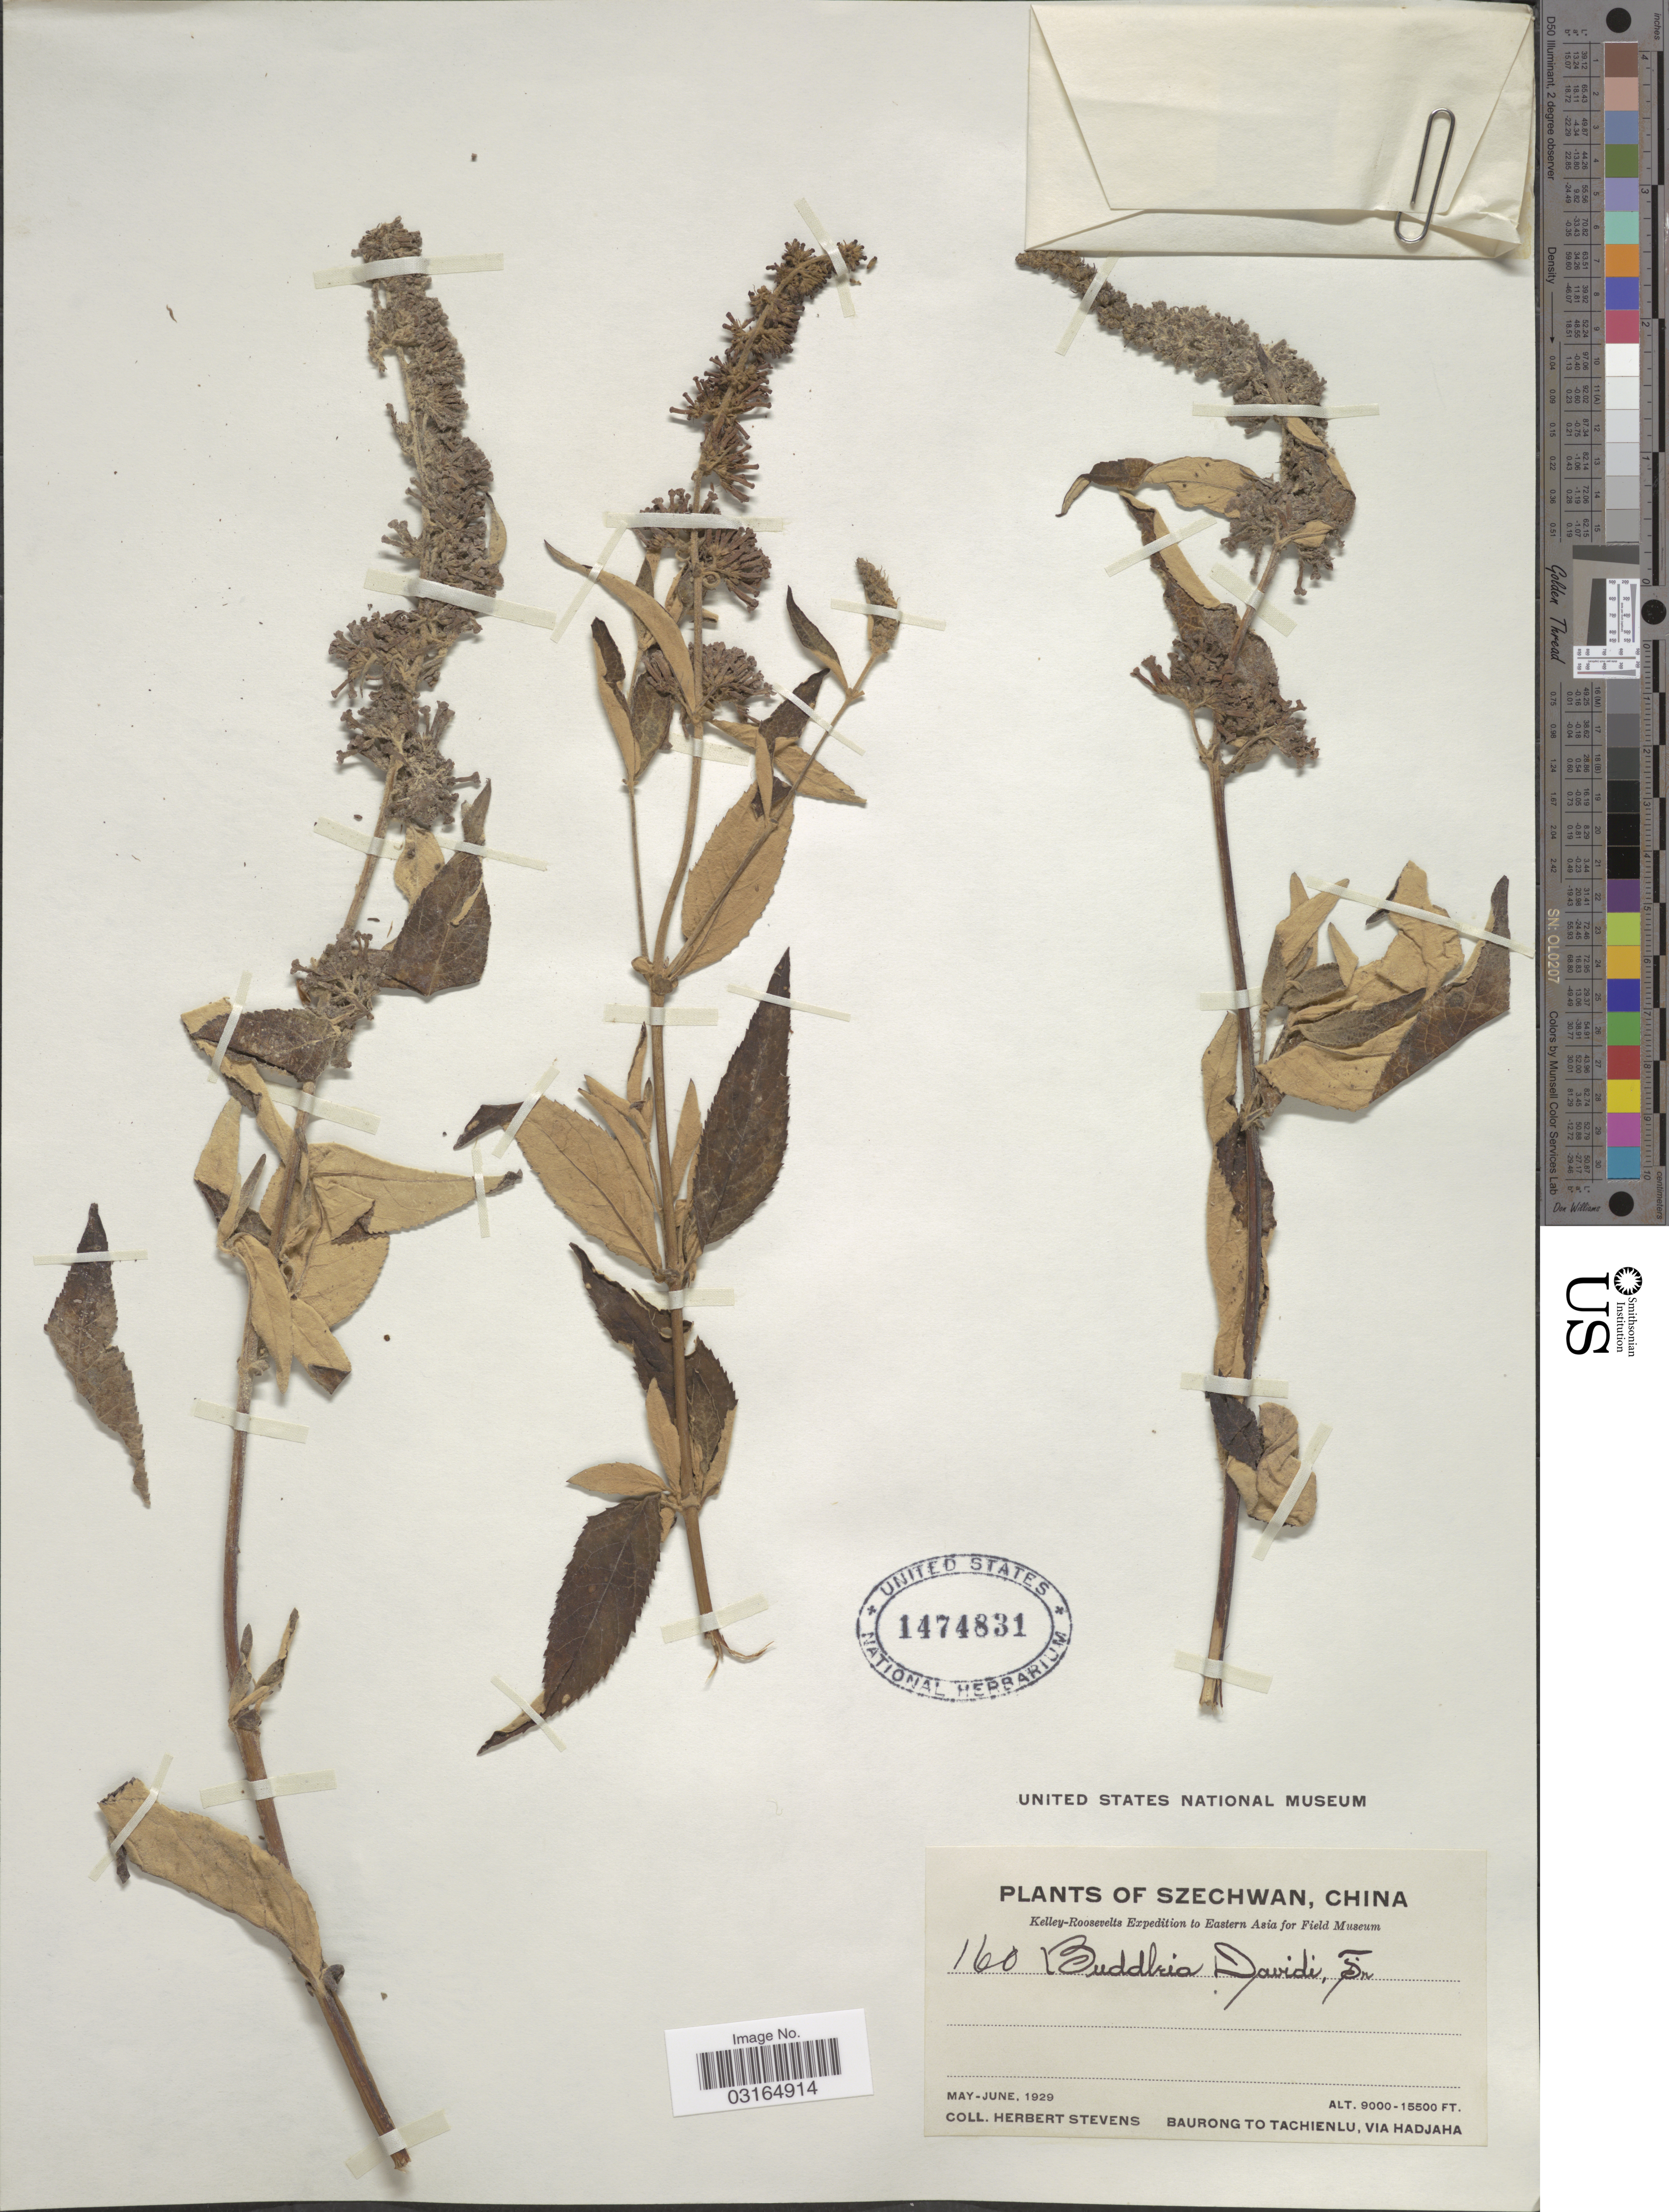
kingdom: Plantae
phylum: Tracheophyta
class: Magnoliopsida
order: Lamiales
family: Scrophulariaceae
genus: Buddleja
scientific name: Buddleja davidii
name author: Franch.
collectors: H. Stevens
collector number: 160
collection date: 1929-05/1929-06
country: China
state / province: Sichuan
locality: Baurong to Tachienlu, via Hadjaha. Szechwan. Eastern Asia.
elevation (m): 2743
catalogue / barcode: US 1474831